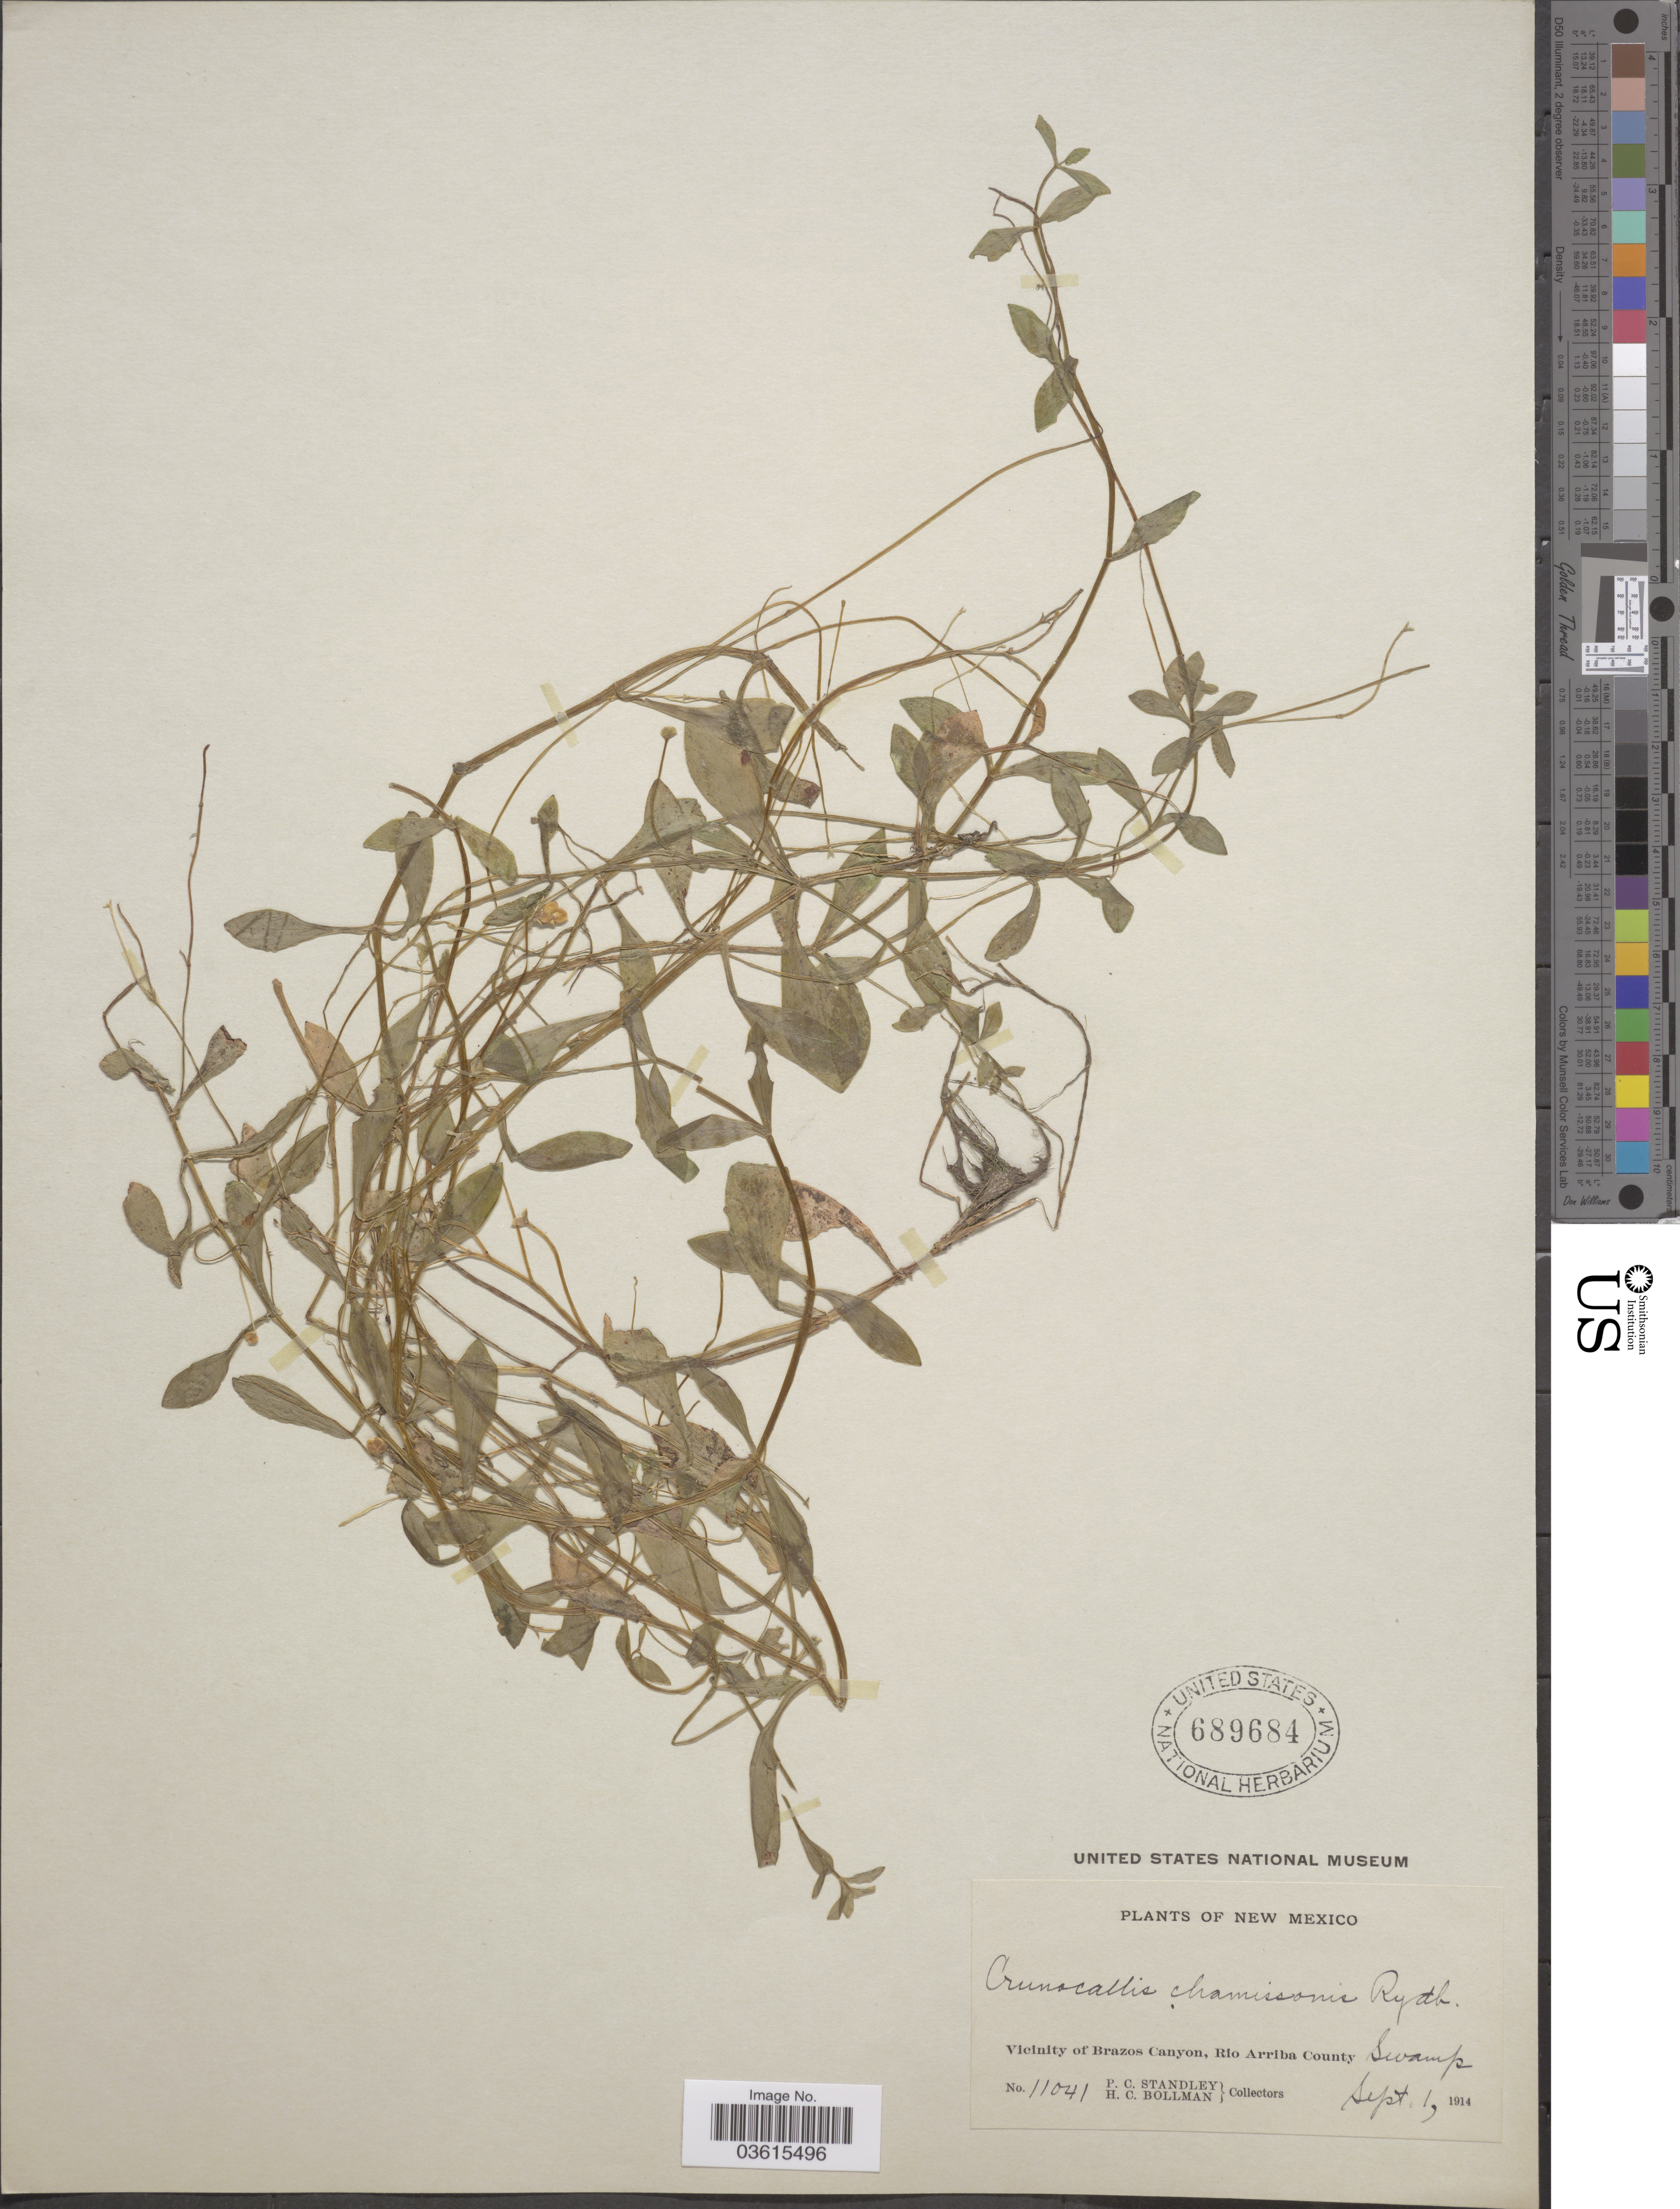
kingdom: Plantae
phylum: Tracheophyta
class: Magnoliopsida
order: Caryophyllales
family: Montiaceae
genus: Montia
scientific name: Montia chamissoi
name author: (Ledeb. ex Spreng.) Greene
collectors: P. C. Standley & H. C. Bollman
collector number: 11041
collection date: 1914-09-01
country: United States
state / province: New Mexico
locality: Vicinity of Brazos Canyon, Rio Arriba County.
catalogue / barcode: US 689684